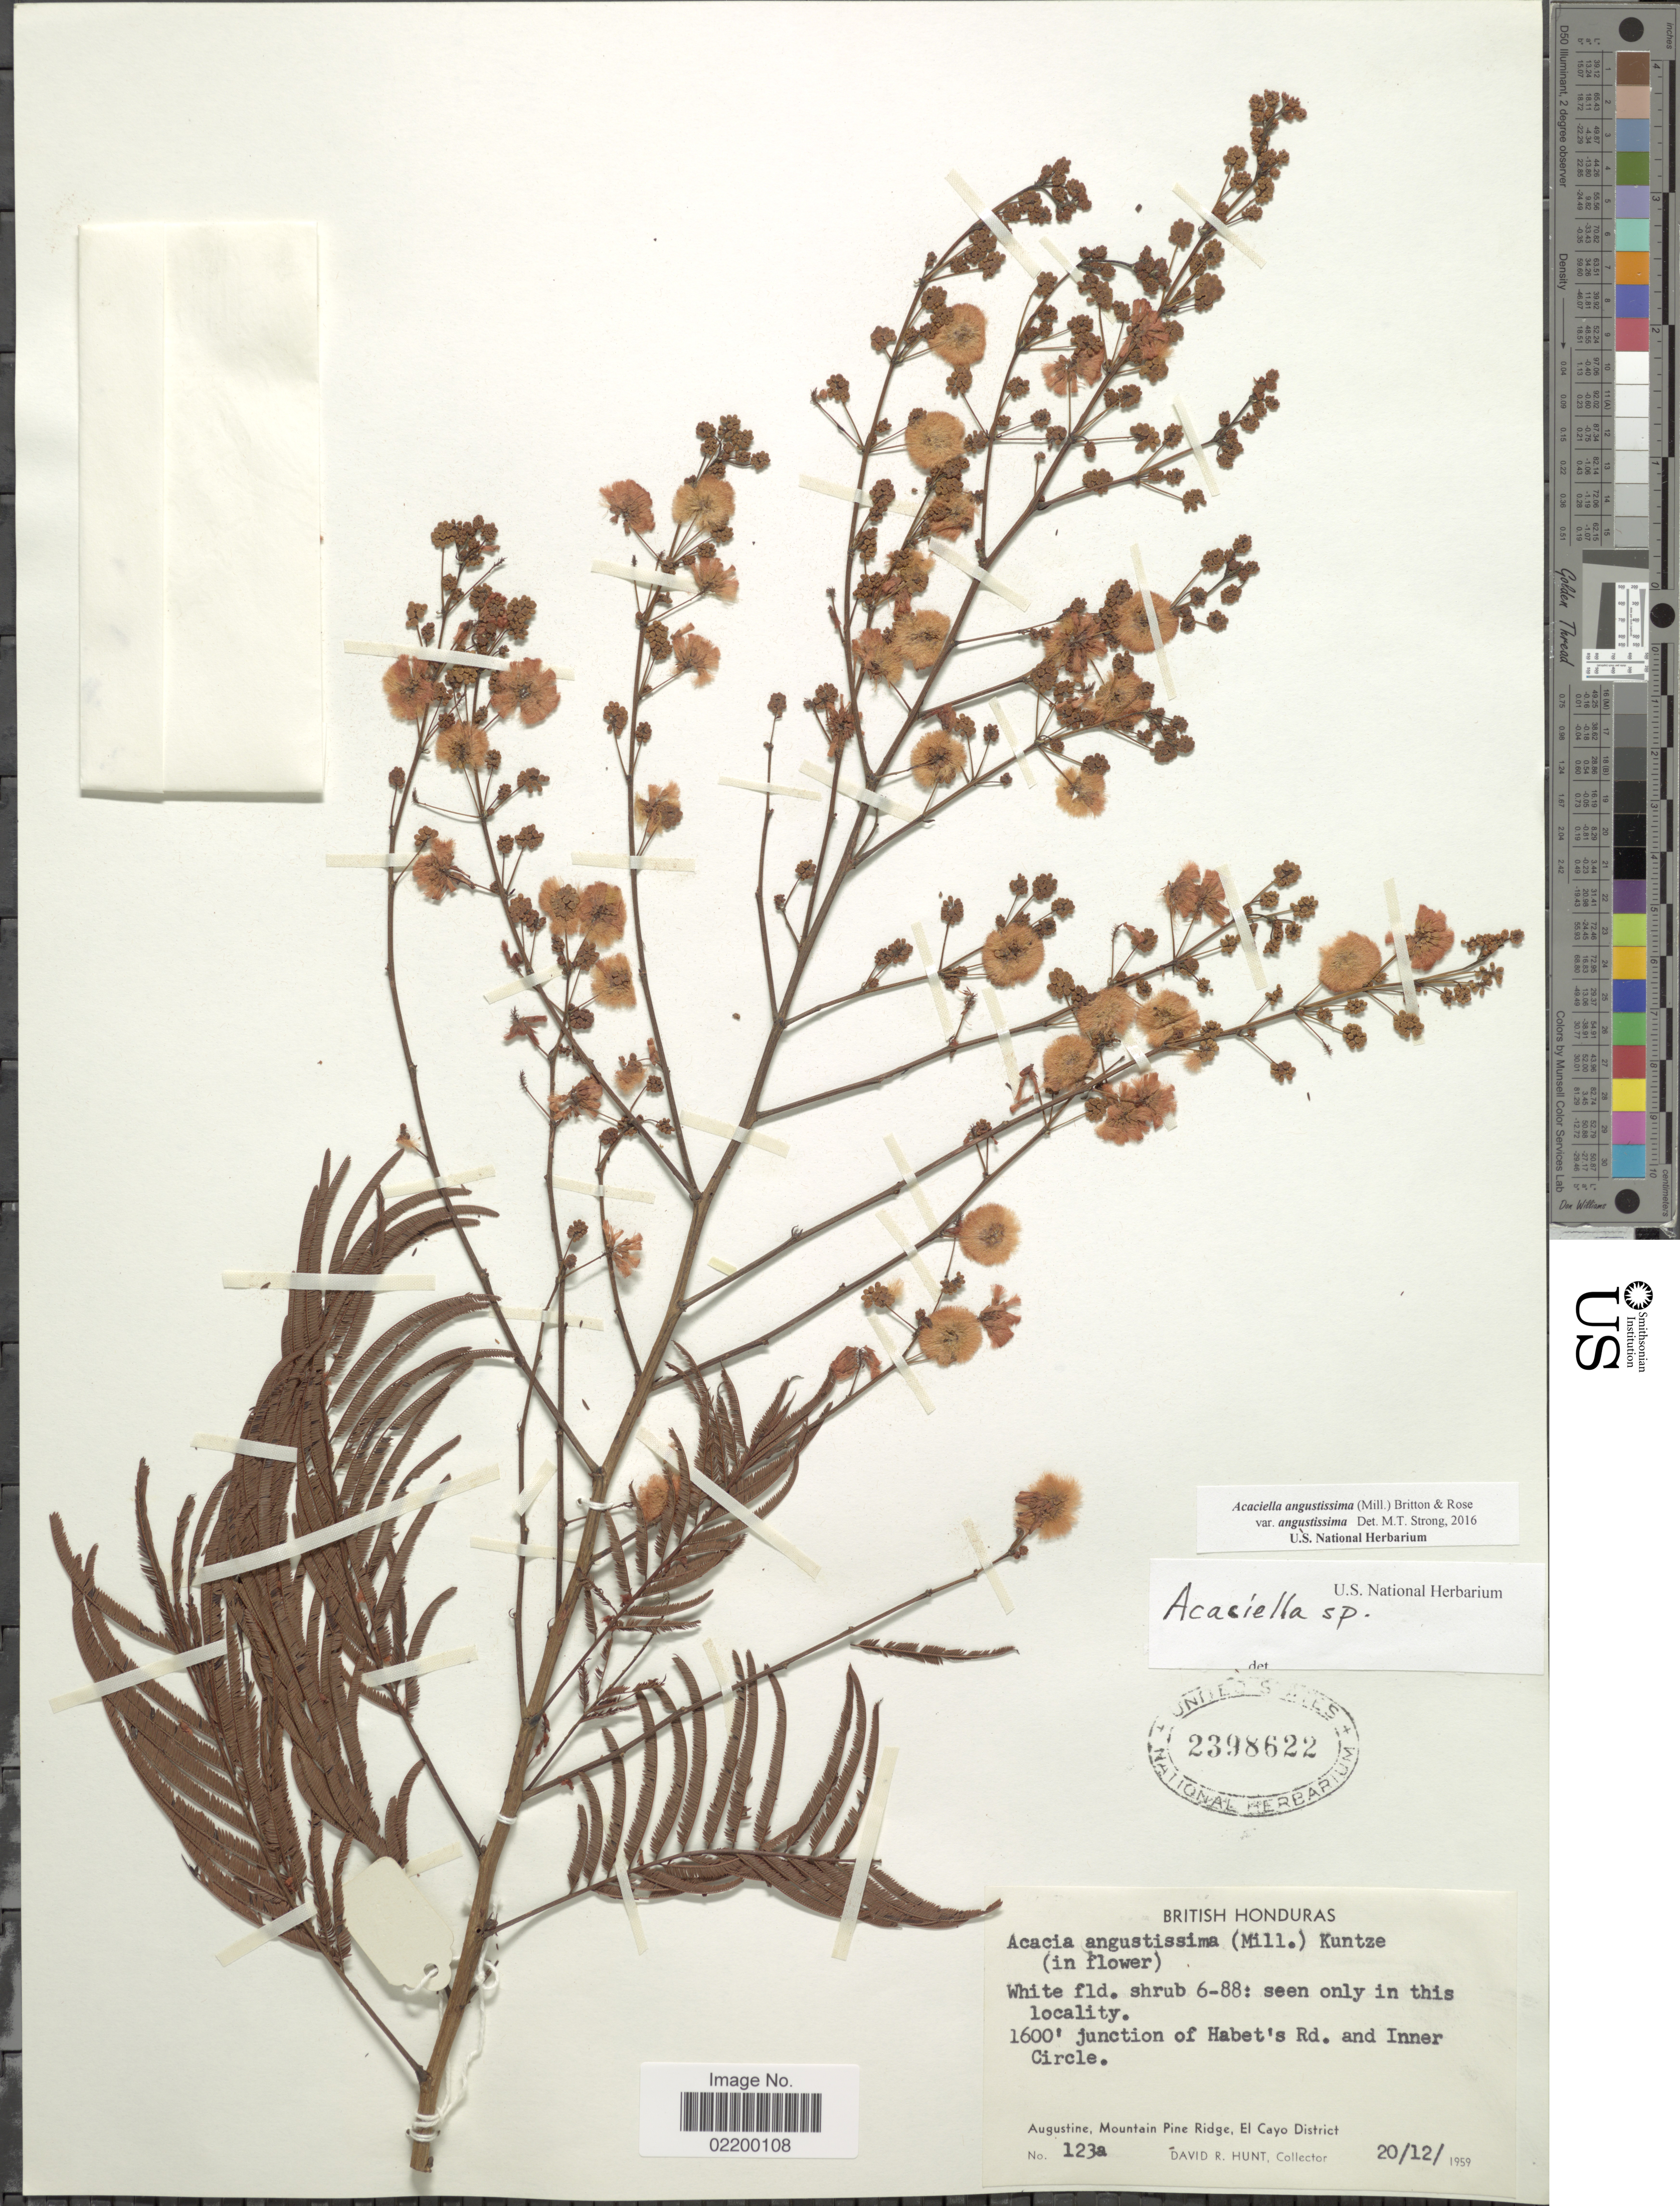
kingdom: Plantae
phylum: Tracheophyta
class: Magnoliopsida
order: Fabales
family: Fabaceae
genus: Acaciella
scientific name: Acaciella angustissima var. angustissima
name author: (Mill.) Britton & Rose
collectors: D. R. Hunt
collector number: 123a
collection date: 1959-12-20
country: Belize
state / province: Cayo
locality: British Honduras, Augustine, Mountains Pine Ridge, El Cayo District. Junction of habet's Rd. and Inner Circle.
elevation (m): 488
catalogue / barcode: US 2398622